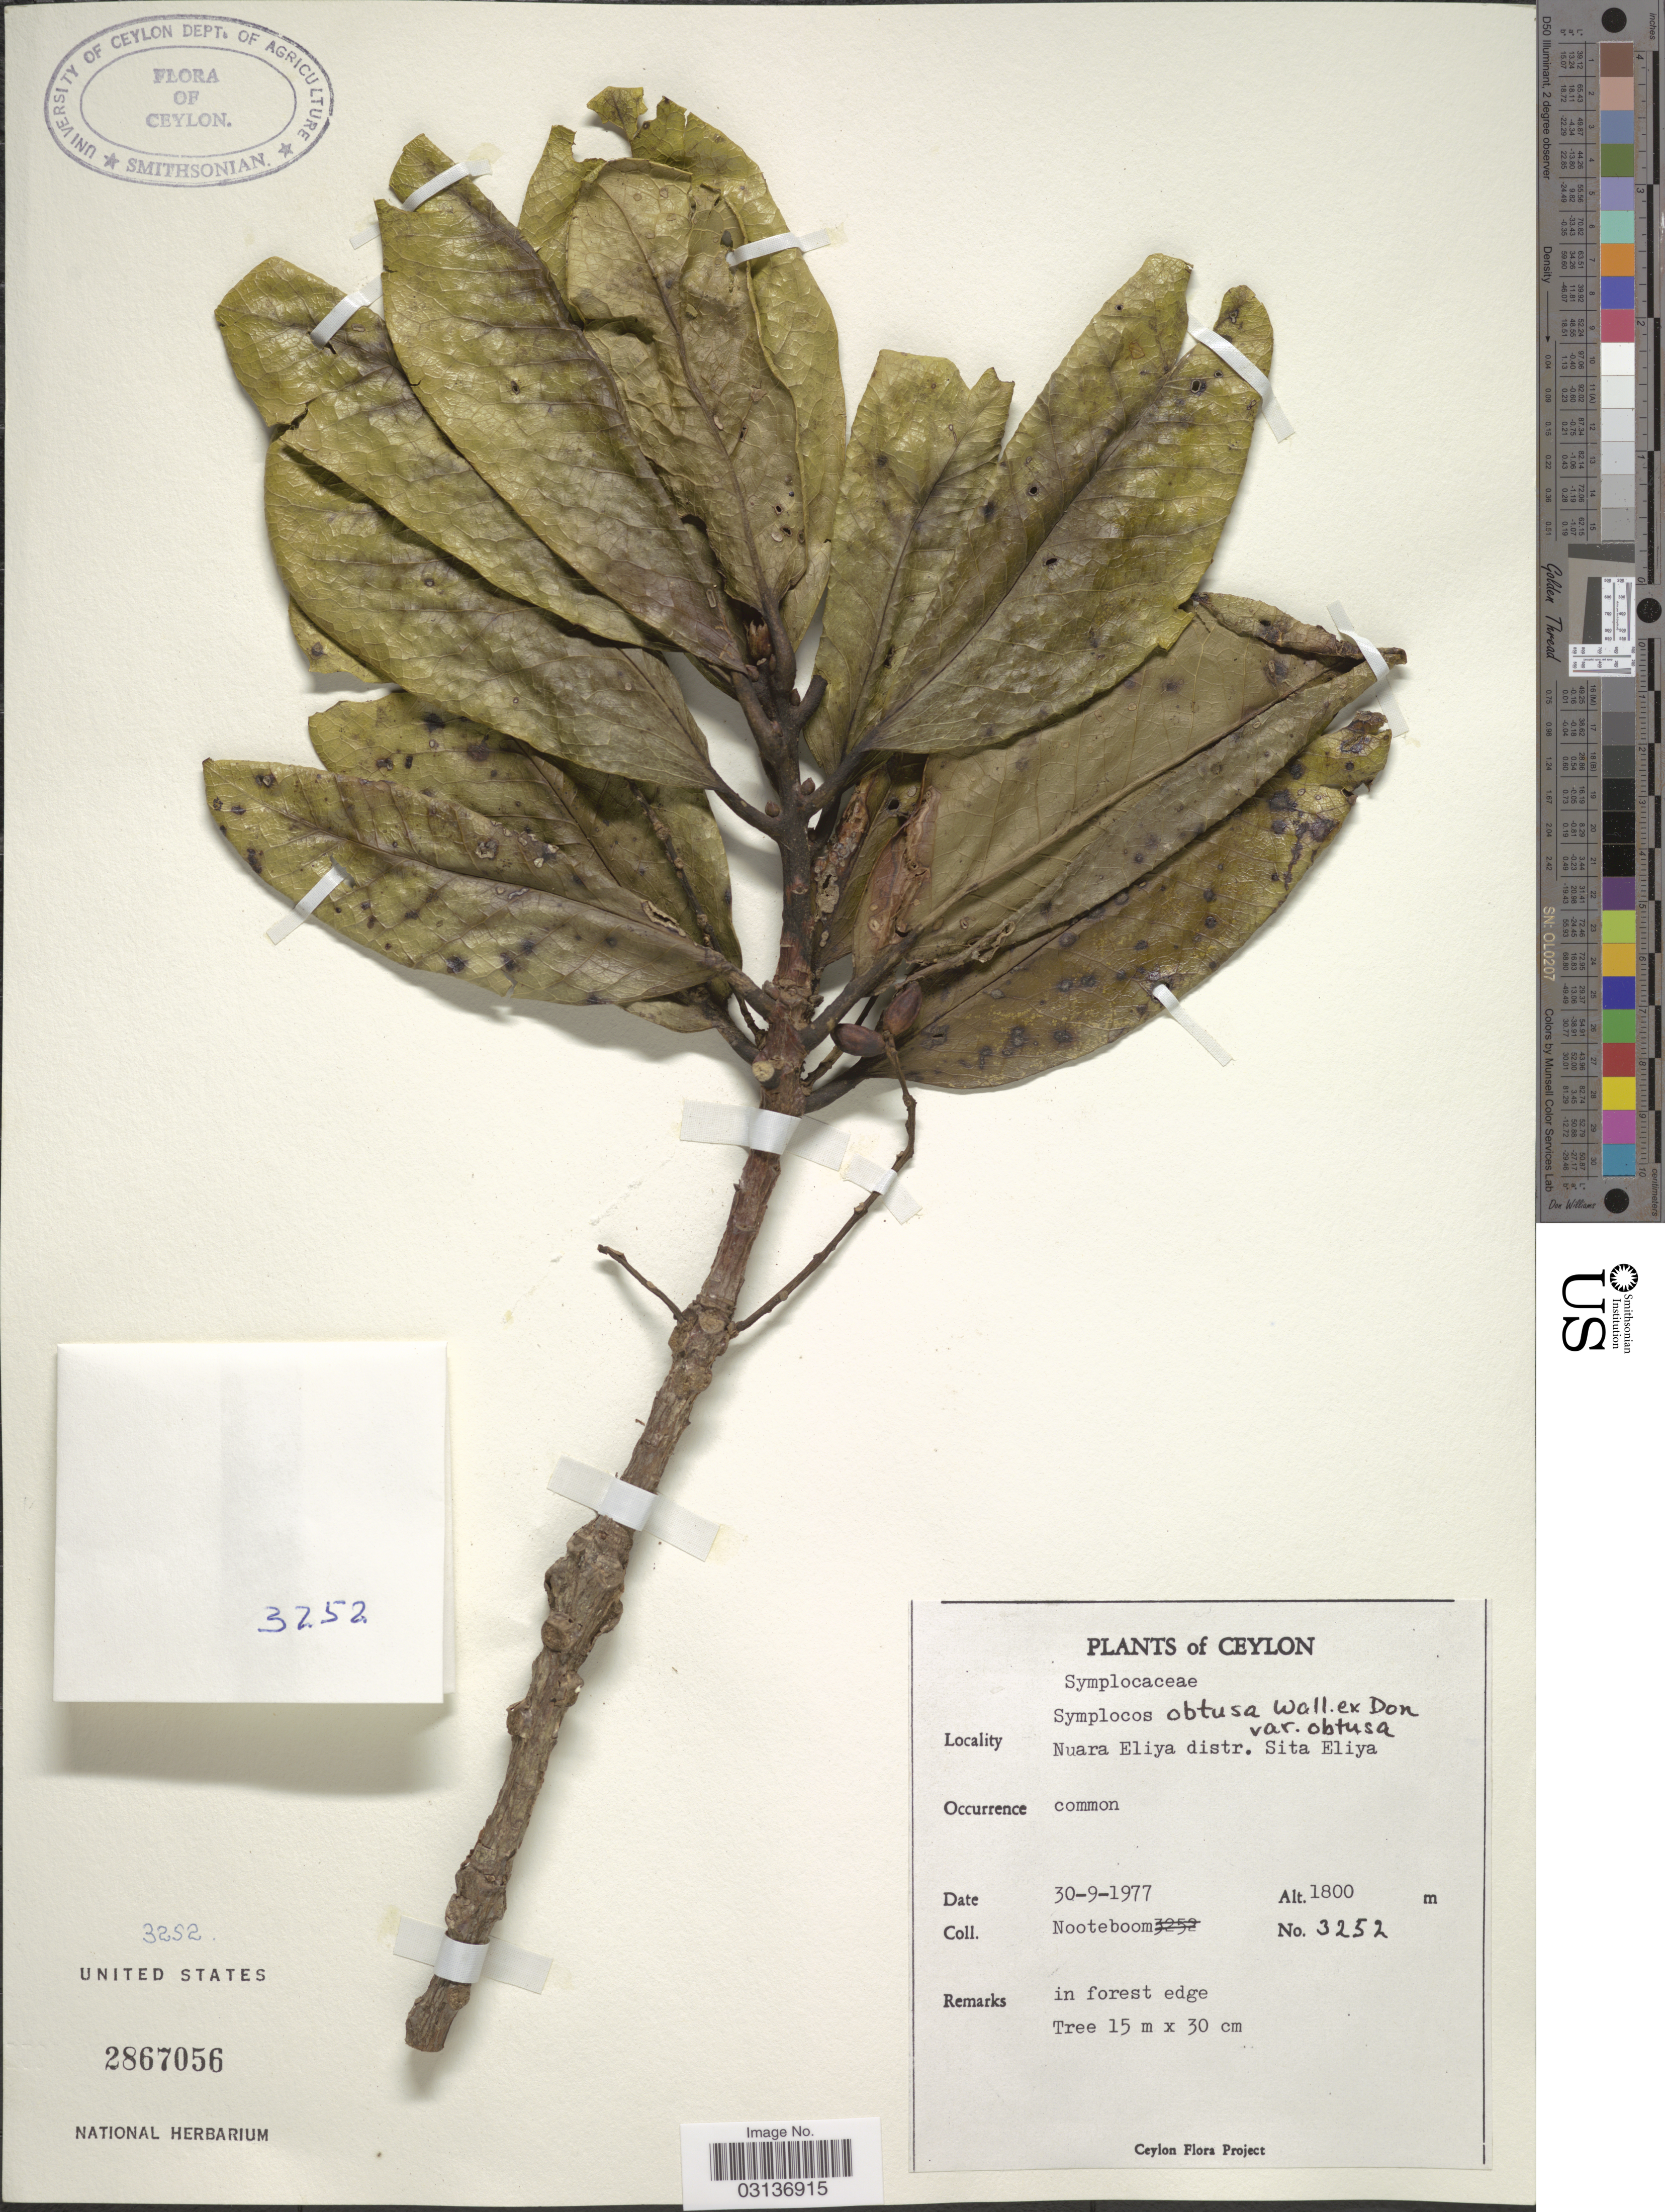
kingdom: Plantae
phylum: Tracheophyta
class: Magnoliopsida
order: Ericales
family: Symplocaceae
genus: Symplocos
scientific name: Symplocos obtusa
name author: Wall. ex G. Don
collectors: Nooteboom, --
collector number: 3252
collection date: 1977-09-30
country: Sri Lanka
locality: Ceylon. Nuara Eliya distr. Sita Eliya.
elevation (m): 1800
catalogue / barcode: US 2867056